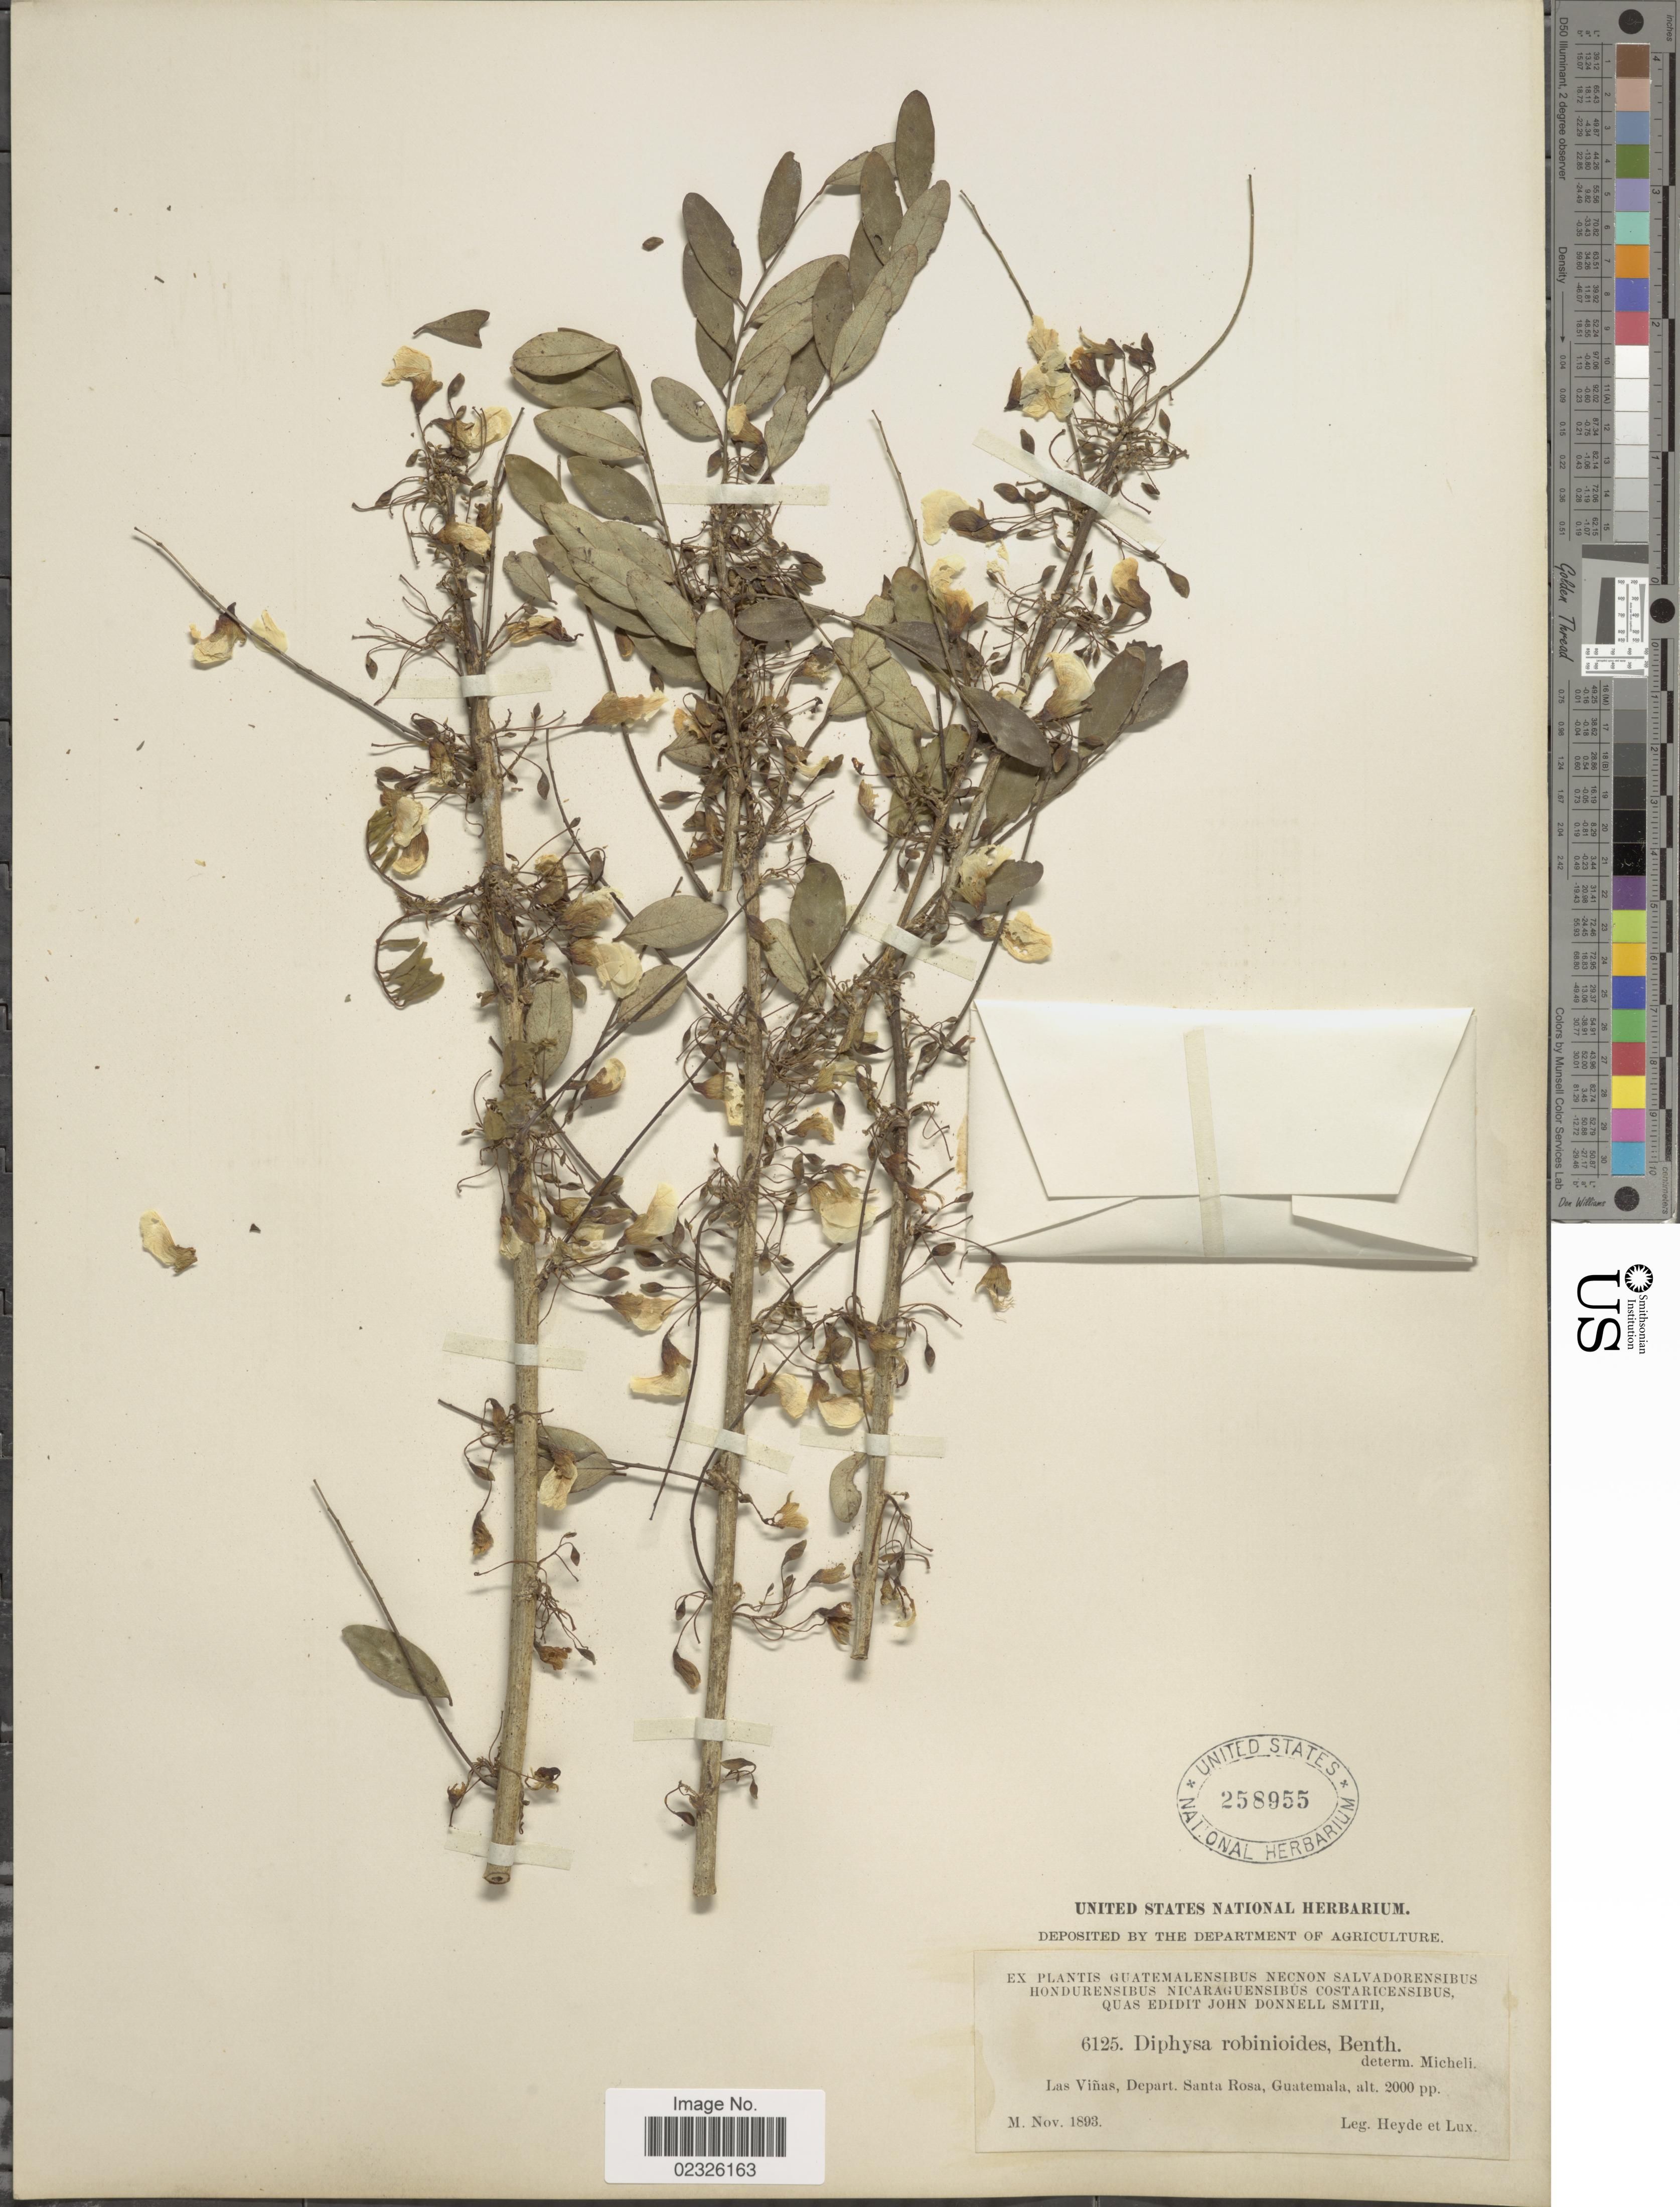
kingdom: Plantae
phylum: Tracheophyta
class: Magnoliopsida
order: Fabales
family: Fabaceae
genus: Diphysa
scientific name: Diphysa robinioides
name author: Benth.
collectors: Heyde & Lux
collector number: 6125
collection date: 1893-11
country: Guatemala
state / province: Santa Rosa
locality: Las Vñas, Depart Santa Rosa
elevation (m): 610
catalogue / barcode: US 258955